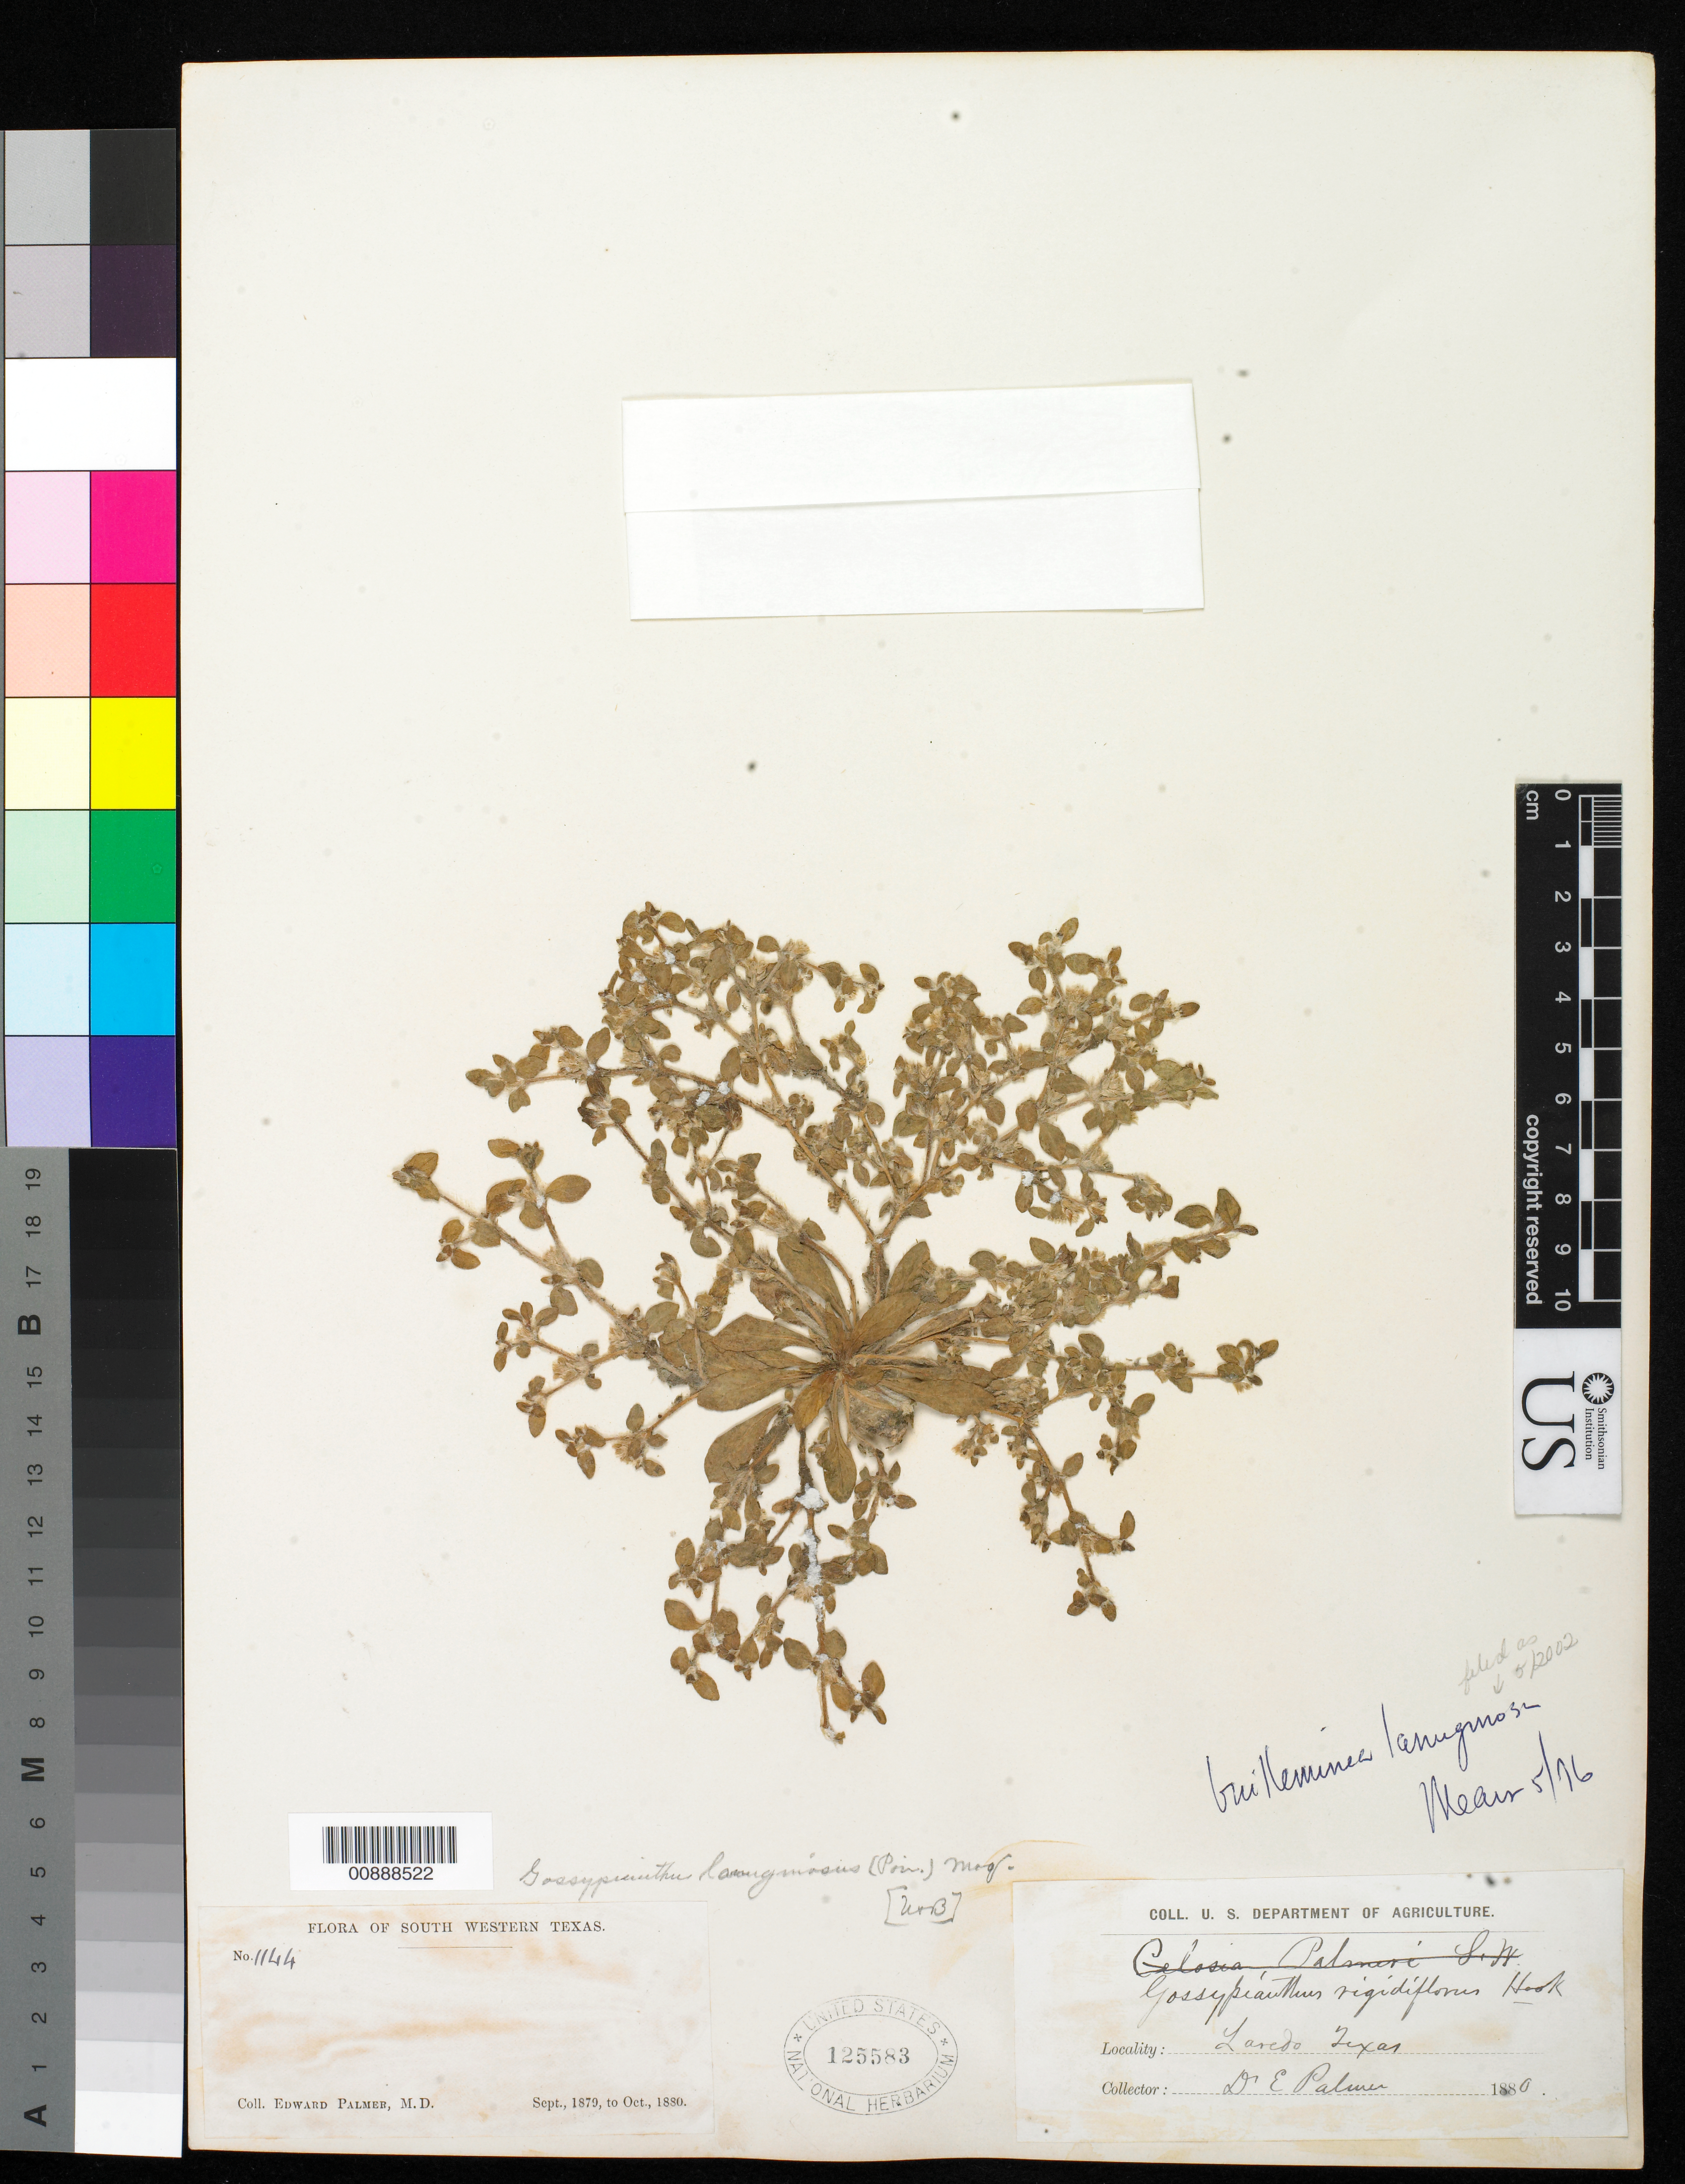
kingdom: Plantae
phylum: Tracheophyta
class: Magnoliopsida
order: Caryophyllales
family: Amaranthaceae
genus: Guilleminea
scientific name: Guilleminea lanuginosa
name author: (Poir.) Benth. & Hook. f.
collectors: E. Palmer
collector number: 1144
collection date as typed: Sep 1879 to -- Oct 1880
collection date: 1879-09/1880-10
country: United States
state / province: Texas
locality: Laredo, Texas.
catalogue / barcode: US 125583